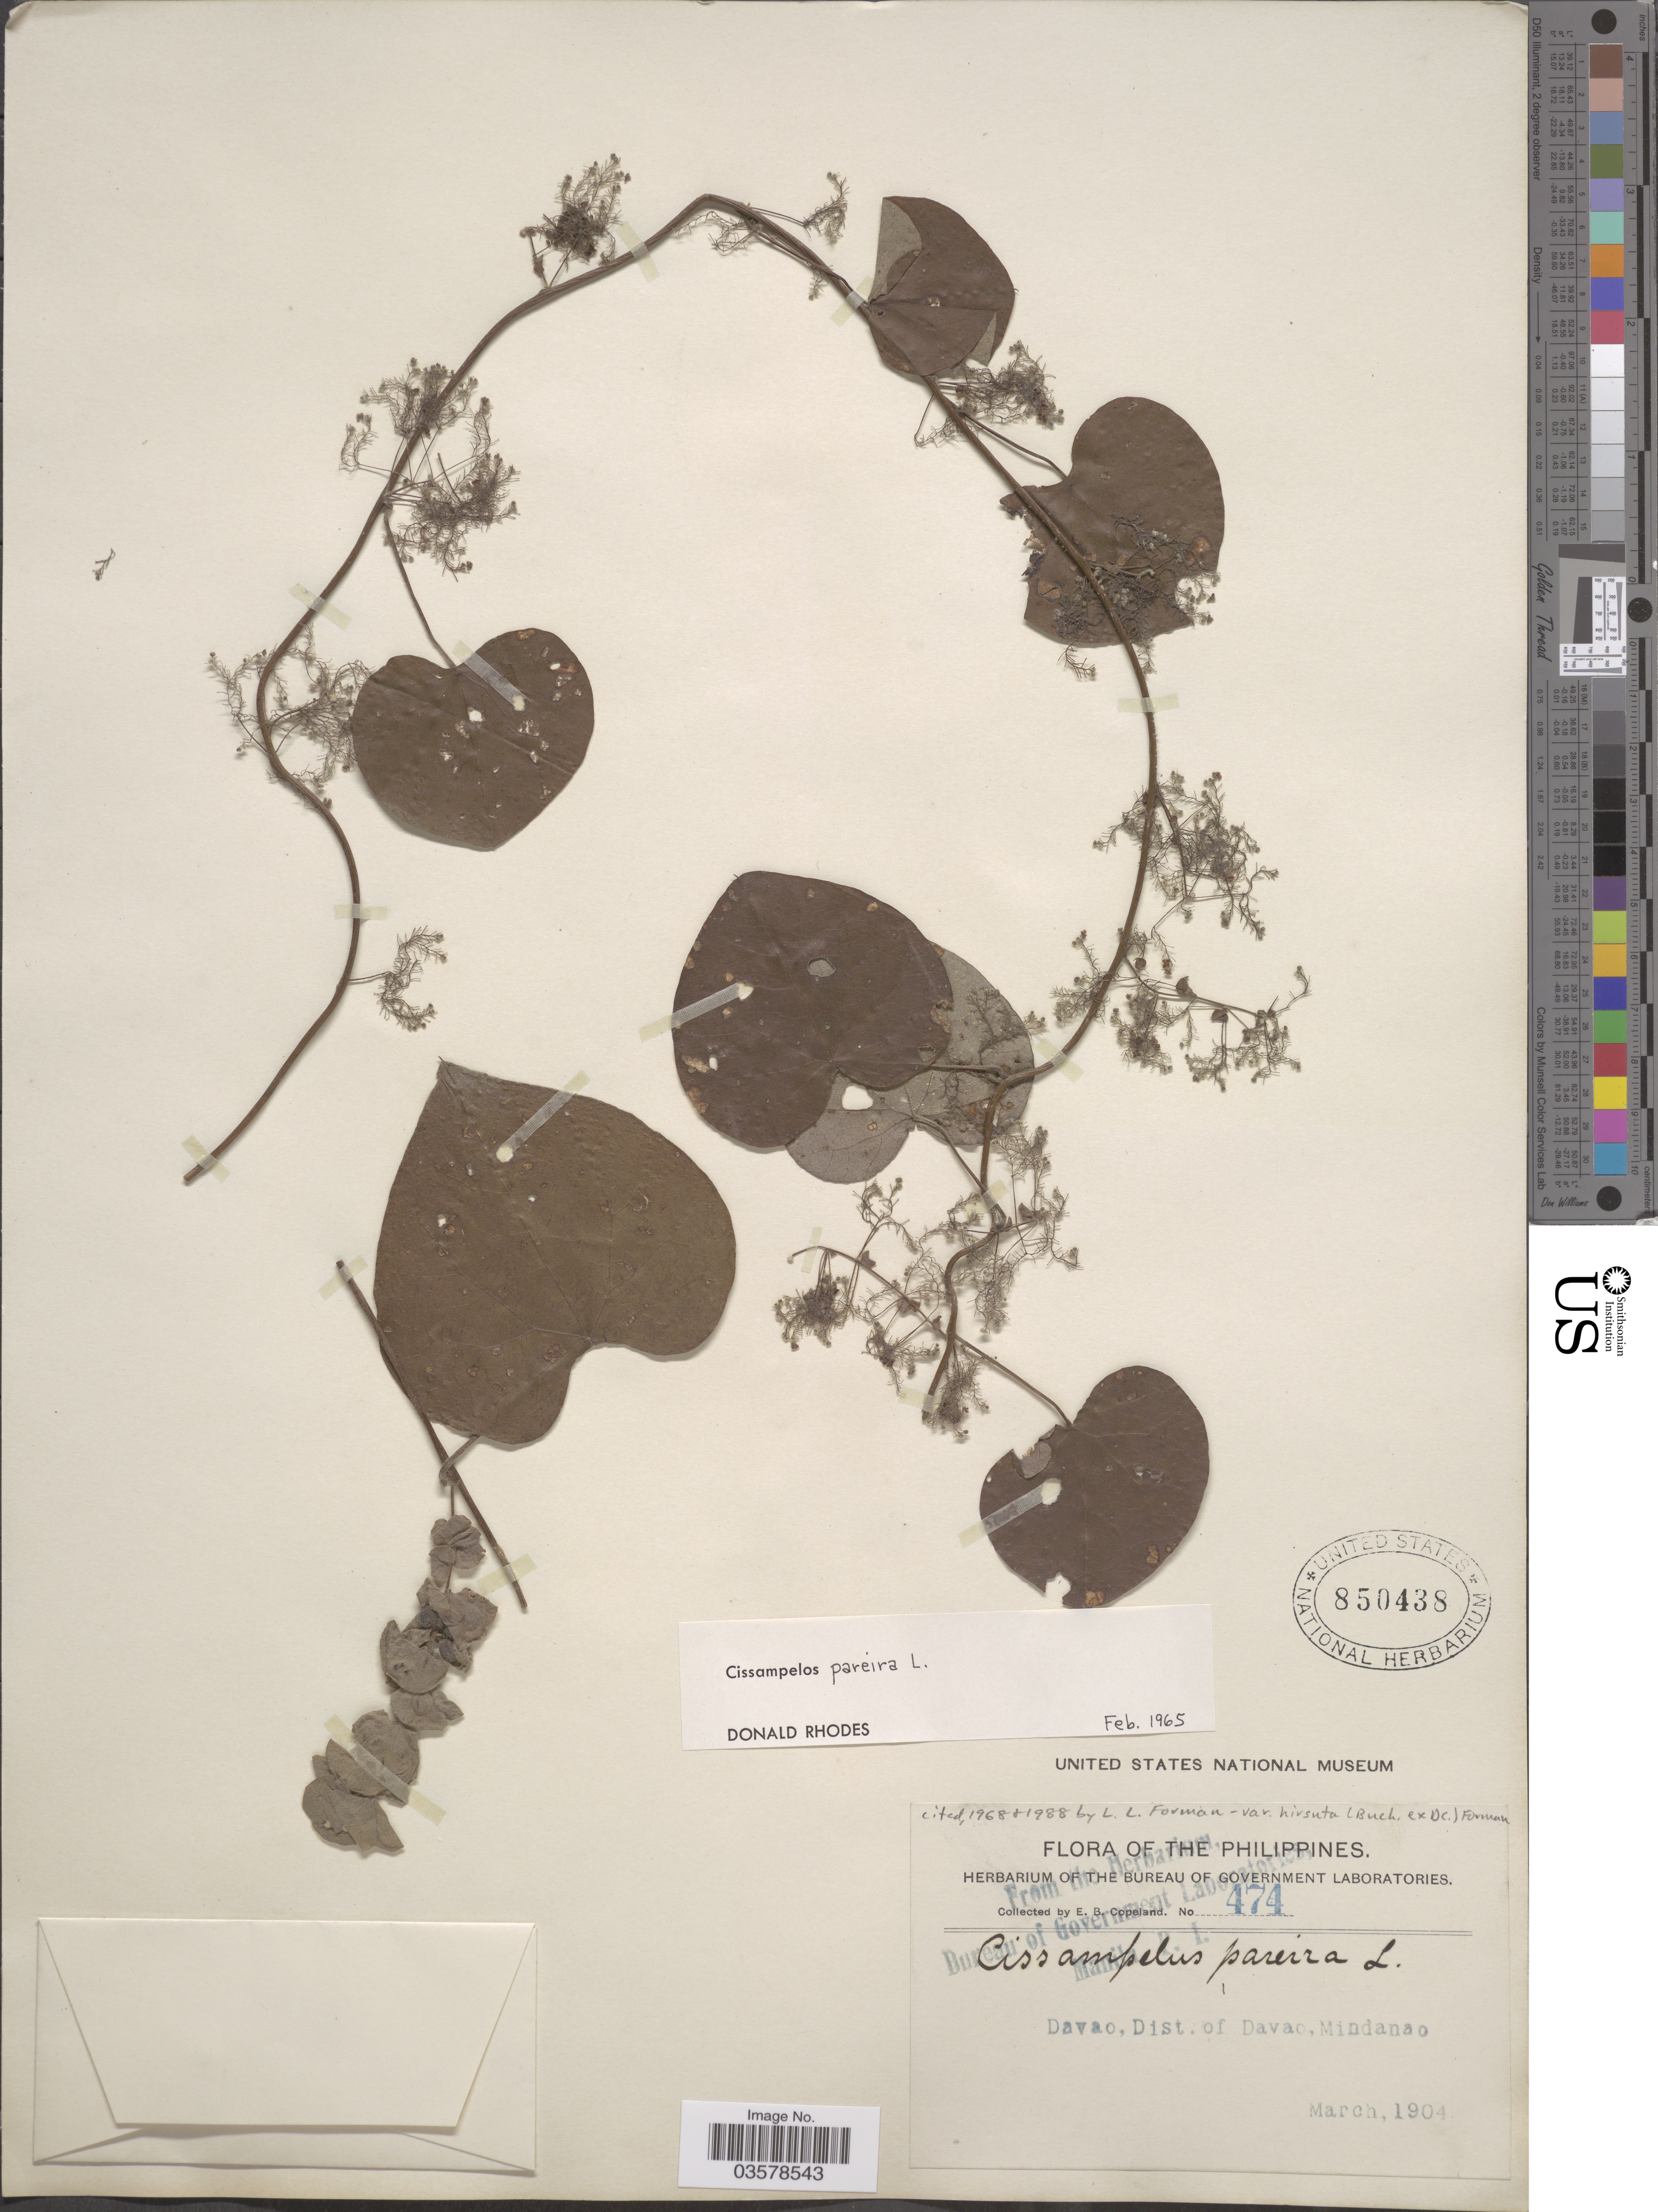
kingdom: Plantae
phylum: Tracheophyta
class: Magnoliopsida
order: Ranunculales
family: Menispermaceae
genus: Cissampelos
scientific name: Cissampelos pareira var. hirsuta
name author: (Buch.-Ham. ex DC.) Forman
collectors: E. B. Copeland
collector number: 474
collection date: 1904-03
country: Philippines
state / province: Davao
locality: Dist. of Davao, Mindanao.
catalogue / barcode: US 850438